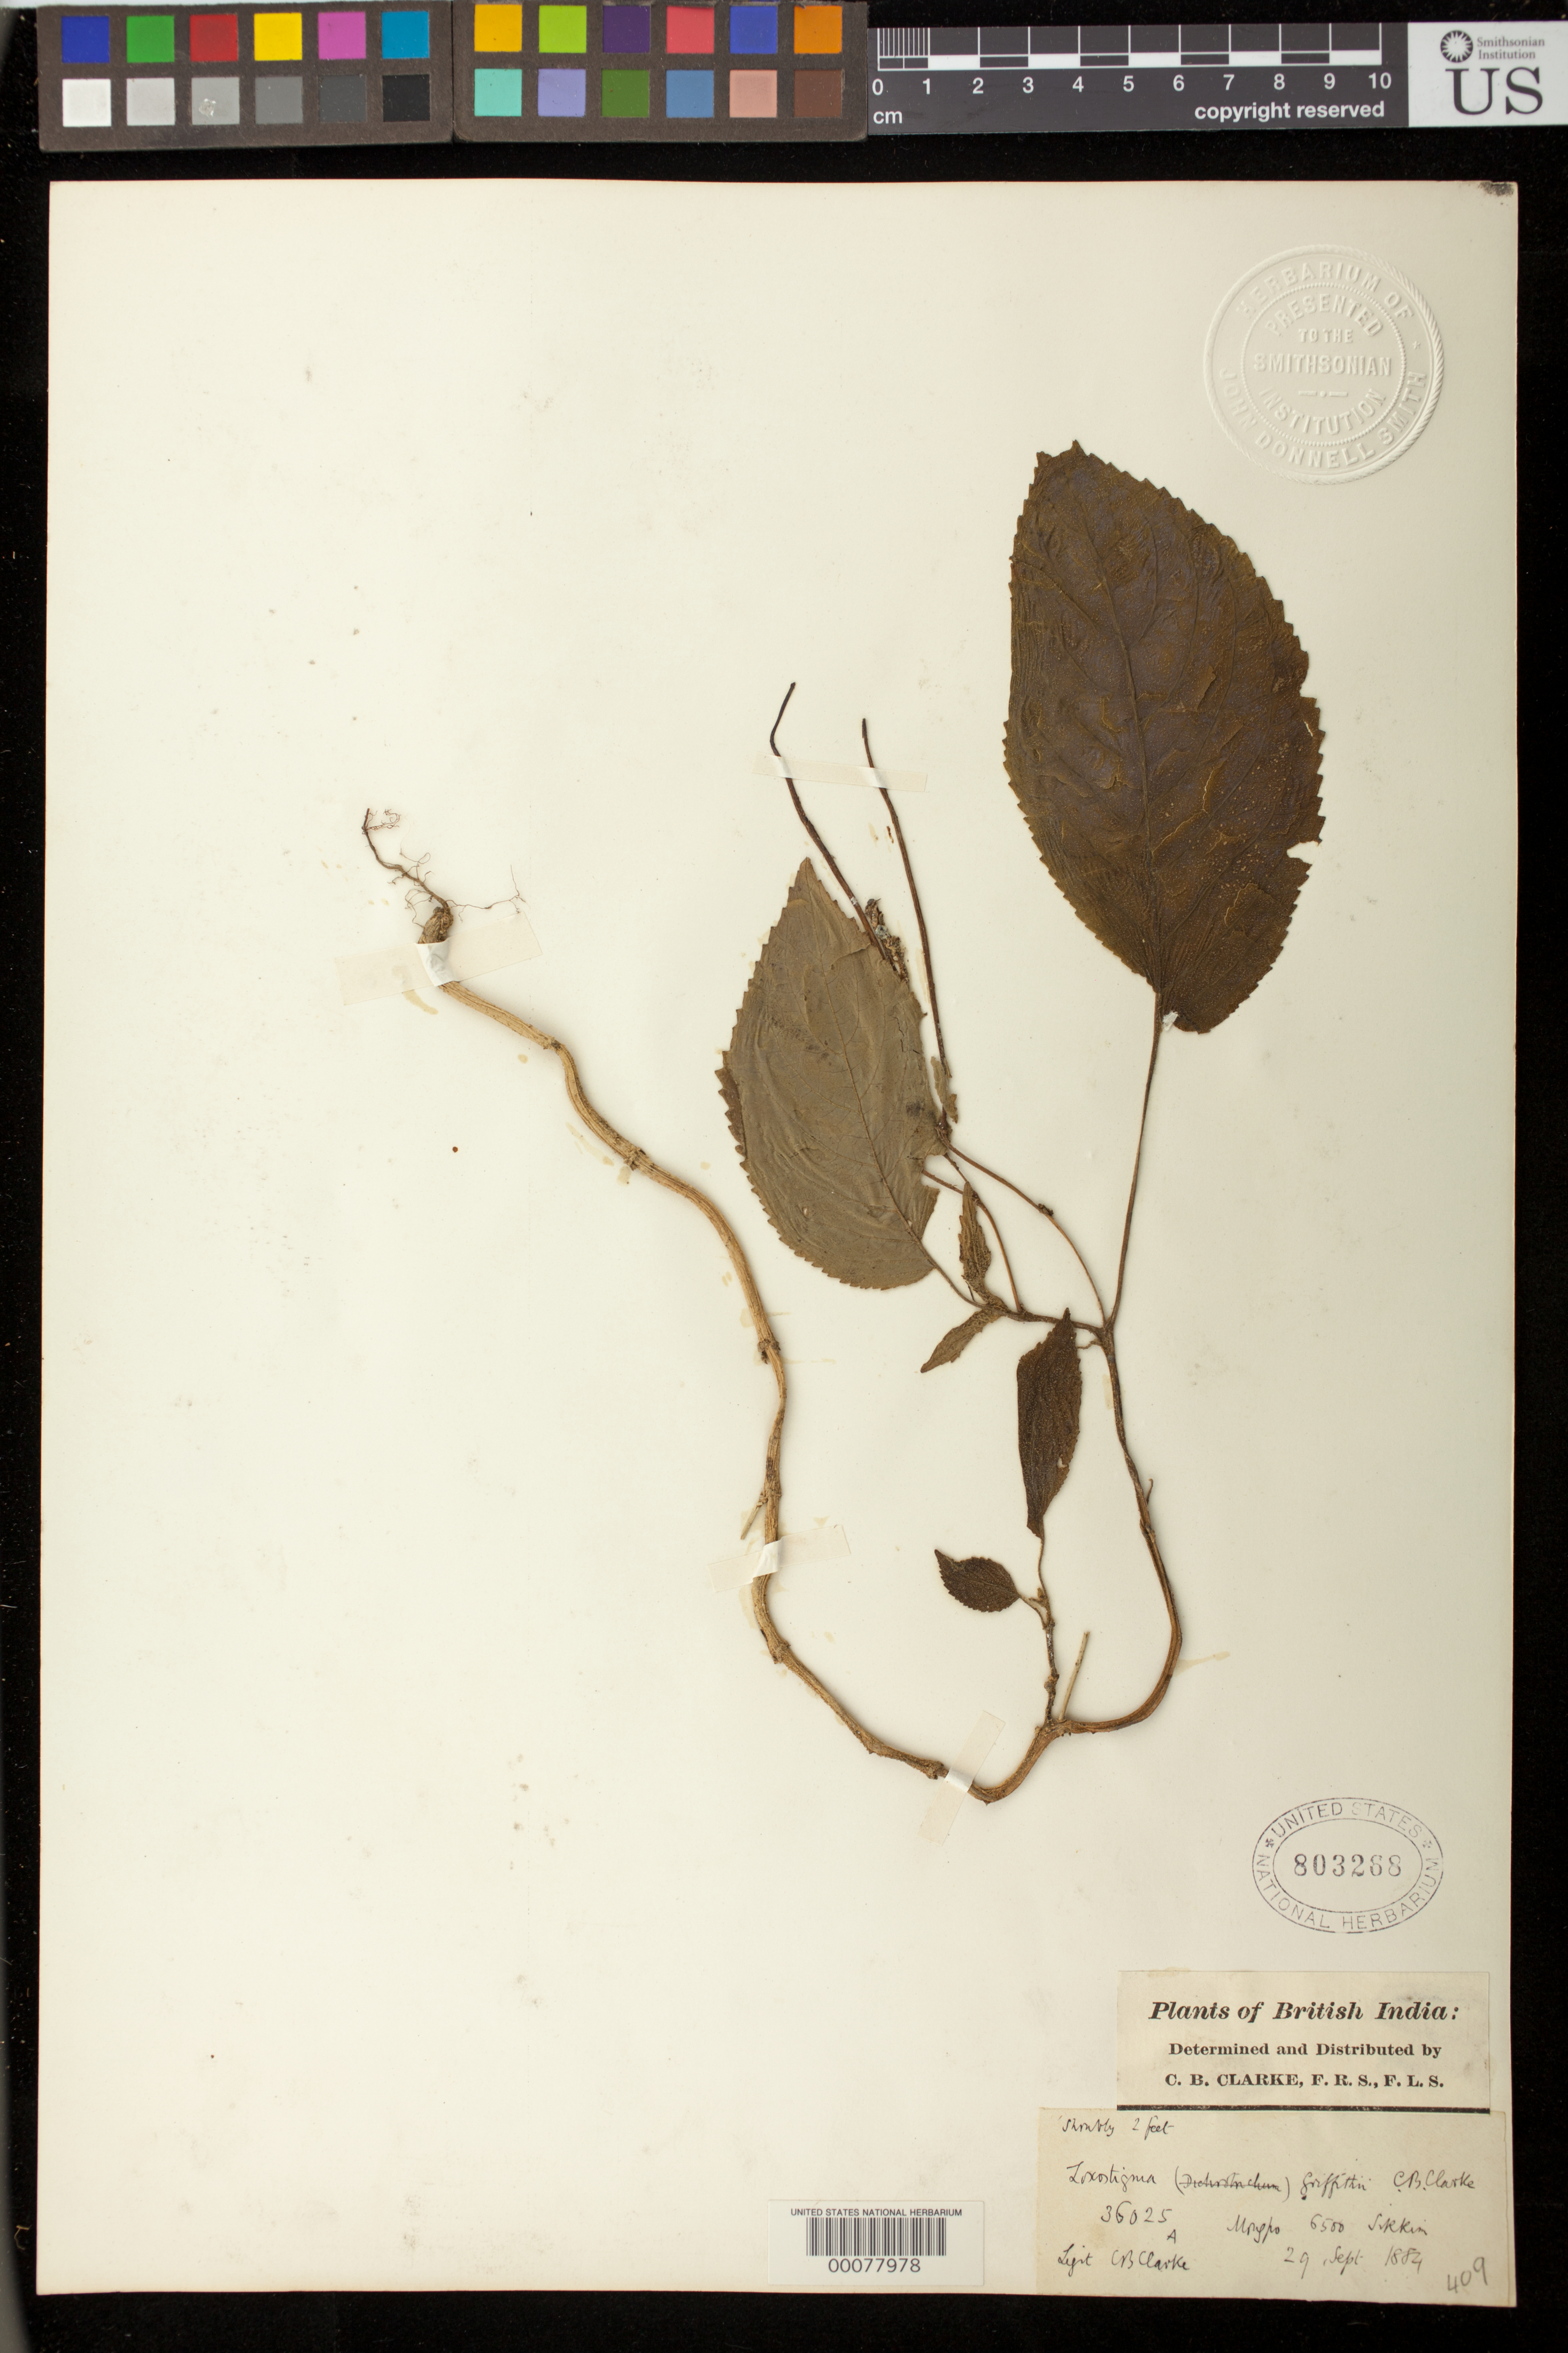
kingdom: Plantae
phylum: Tracheophyta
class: Magnoliopsida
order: Lamiales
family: Gesneriaceae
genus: Loxostigma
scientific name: Loxostigma griffithii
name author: (Wight) C.B. Clarke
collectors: C. B. Clarke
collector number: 36025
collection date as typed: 29 Sep 1884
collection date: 1884-09-29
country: India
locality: Mongpo, sikkim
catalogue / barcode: US 803268